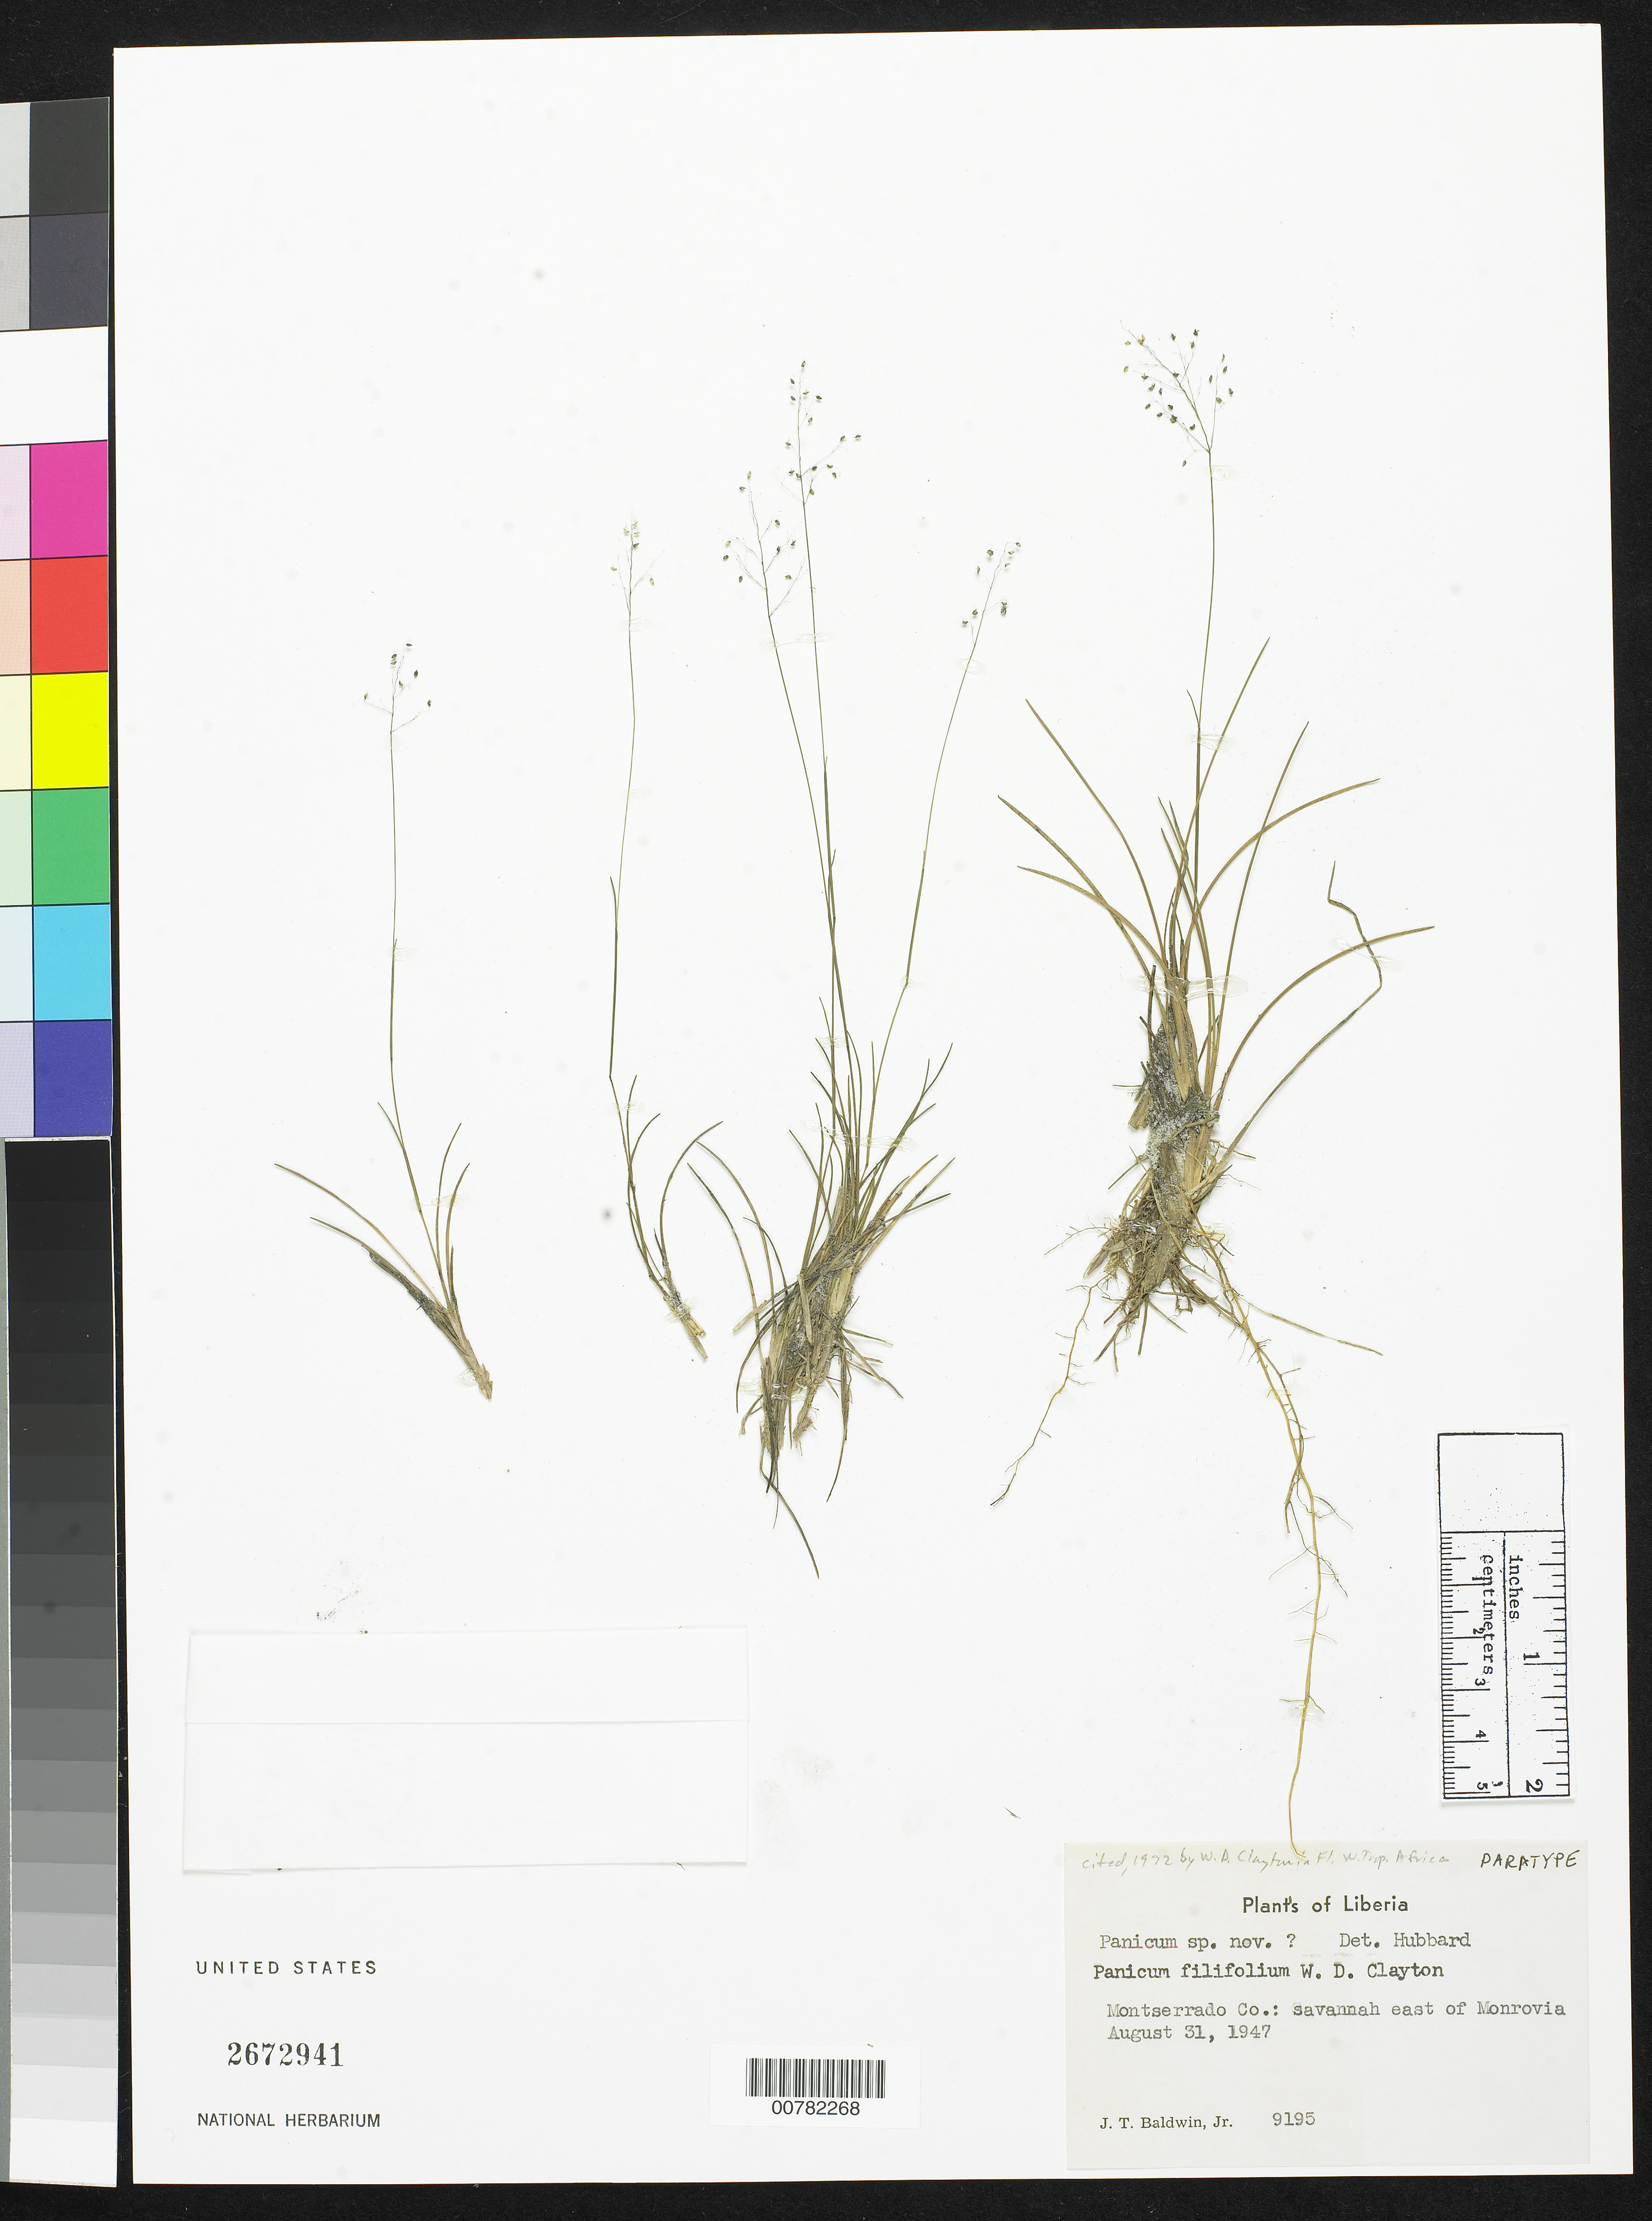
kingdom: Plantae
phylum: Tracheophyta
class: Liliopsida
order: Poales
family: Poaceae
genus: Panicum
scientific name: Panicum filifolium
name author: Clayton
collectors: J. T. Baldwin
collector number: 9195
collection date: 1947-08-31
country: Liberia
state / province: Montserrado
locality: savannah east of Monrovia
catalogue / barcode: US 2672941